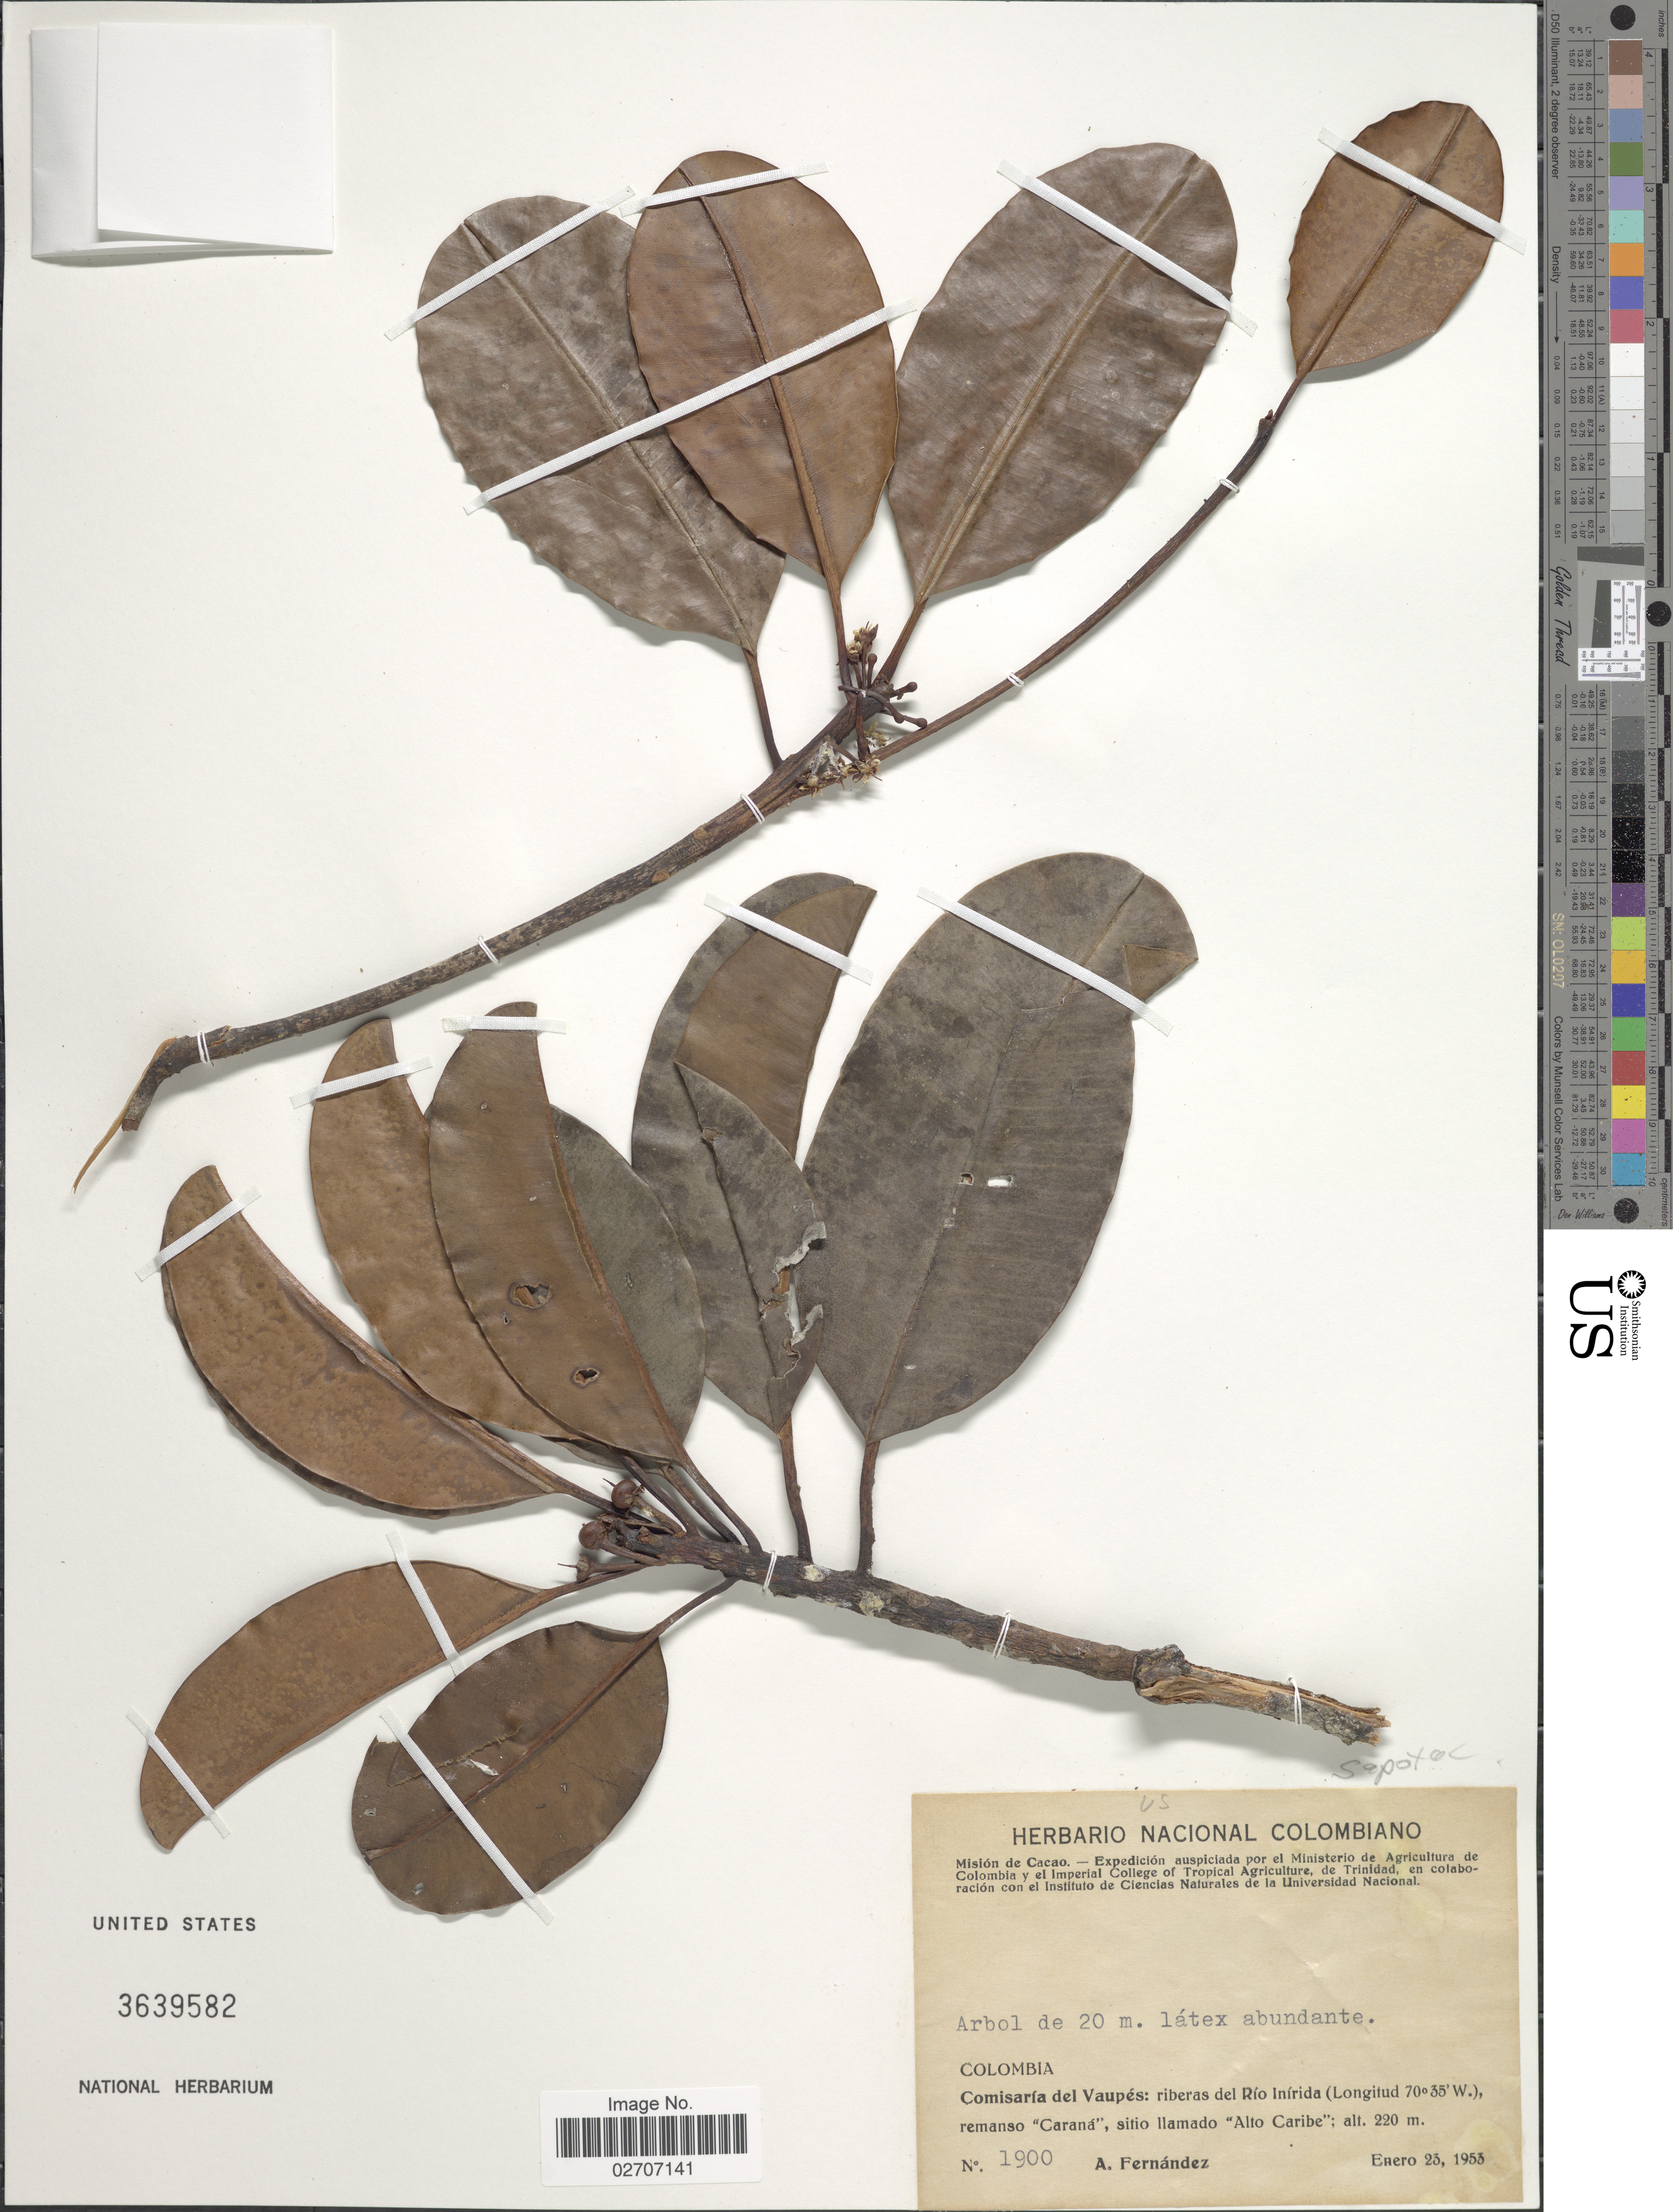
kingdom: Plantae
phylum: Tracheophyta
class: Magnoliopsida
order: Ericales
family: Sapotaceae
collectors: A. Fernández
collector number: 1900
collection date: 1953-01-23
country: Colombia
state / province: Vaupés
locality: Comisaría del Vaupés: ribeiras del Río Inírida remanso 'Caraná', sitio llamado 'Alto Caribe'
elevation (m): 220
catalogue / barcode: US 3639582